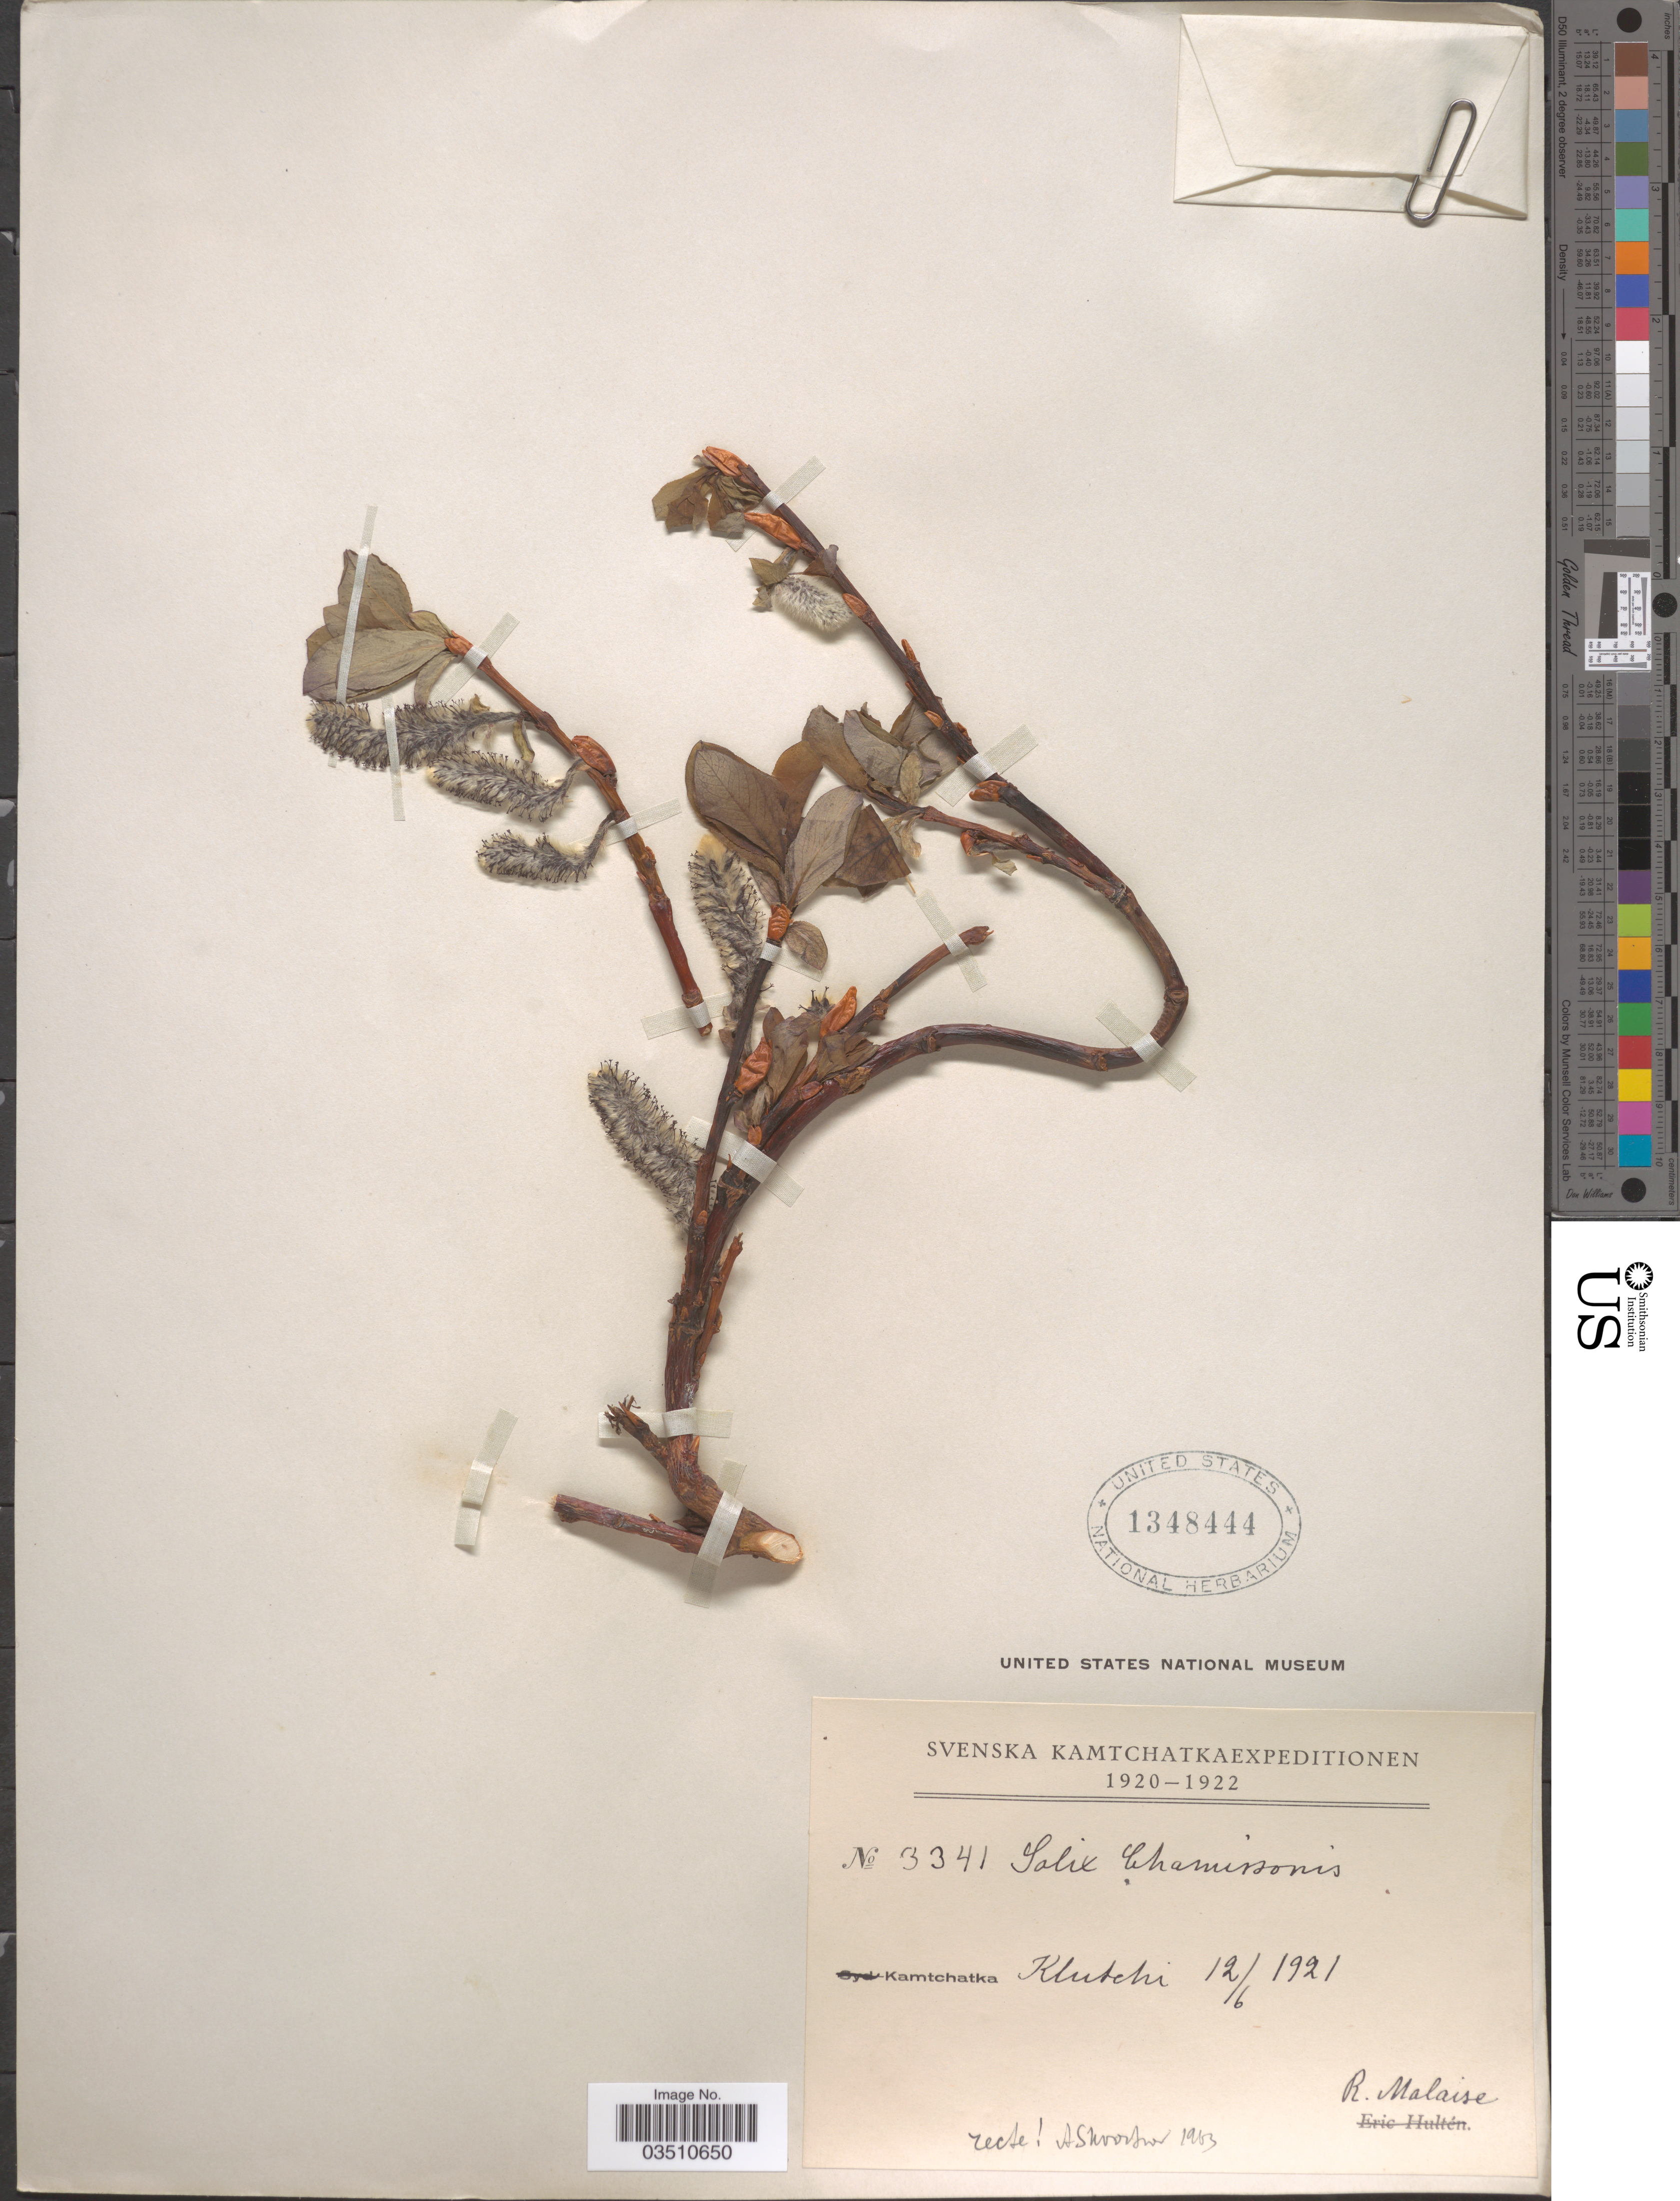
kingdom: Plantae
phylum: Tracheophyta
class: Magnoliopsida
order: Malpighiales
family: Salicaceae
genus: Salix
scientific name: Salix chamissonis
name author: Andersson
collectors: R. Malaise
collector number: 3341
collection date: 1921-06-12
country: Russian Federation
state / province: Kamchatka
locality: Kamtchatka. Klutchi.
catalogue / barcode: US 1348444